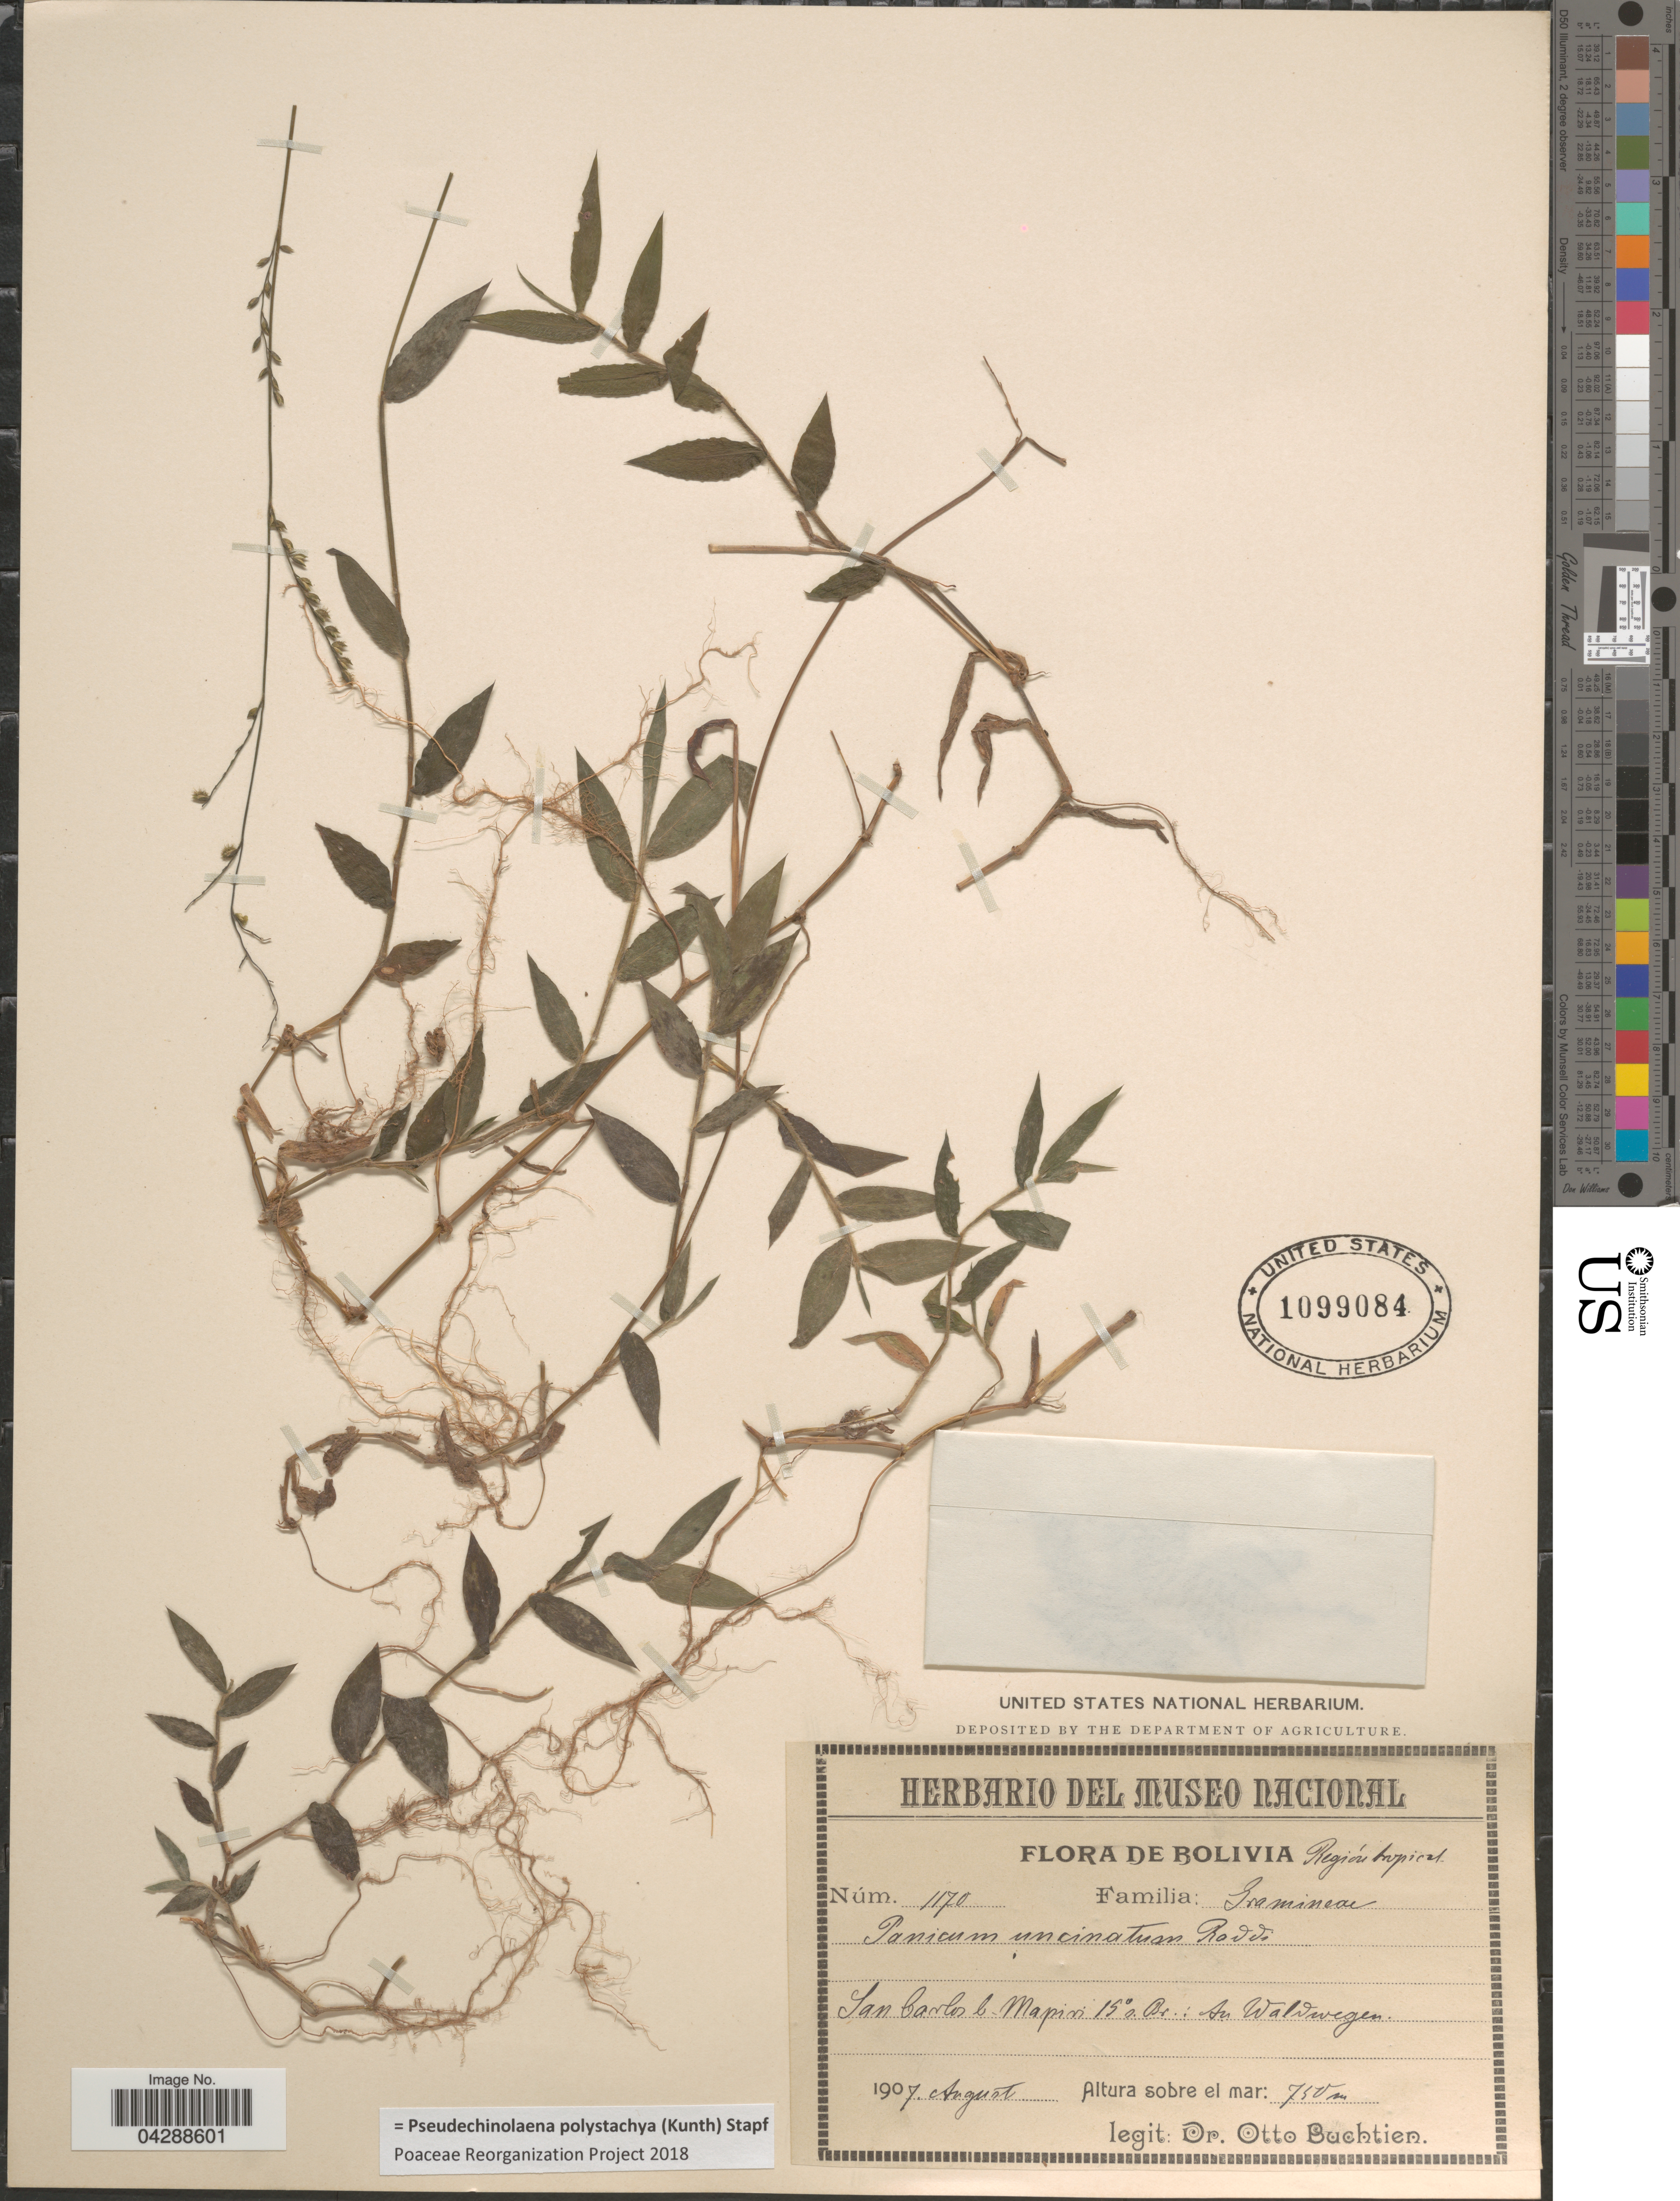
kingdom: Plantae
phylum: Tracheophyta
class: Liliopsida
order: Poales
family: Poaceae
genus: Pseudechinolaena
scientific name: Pseudechinolaena polystachya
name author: (Kunth) Stapf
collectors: O. Buchtien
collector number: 1170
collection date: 1907-08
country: Bolivia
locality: Región tropical. San Carlos b. Mapiri 15°n. Br.: An Waldwegen.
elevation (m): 750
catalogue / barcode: US 1099084